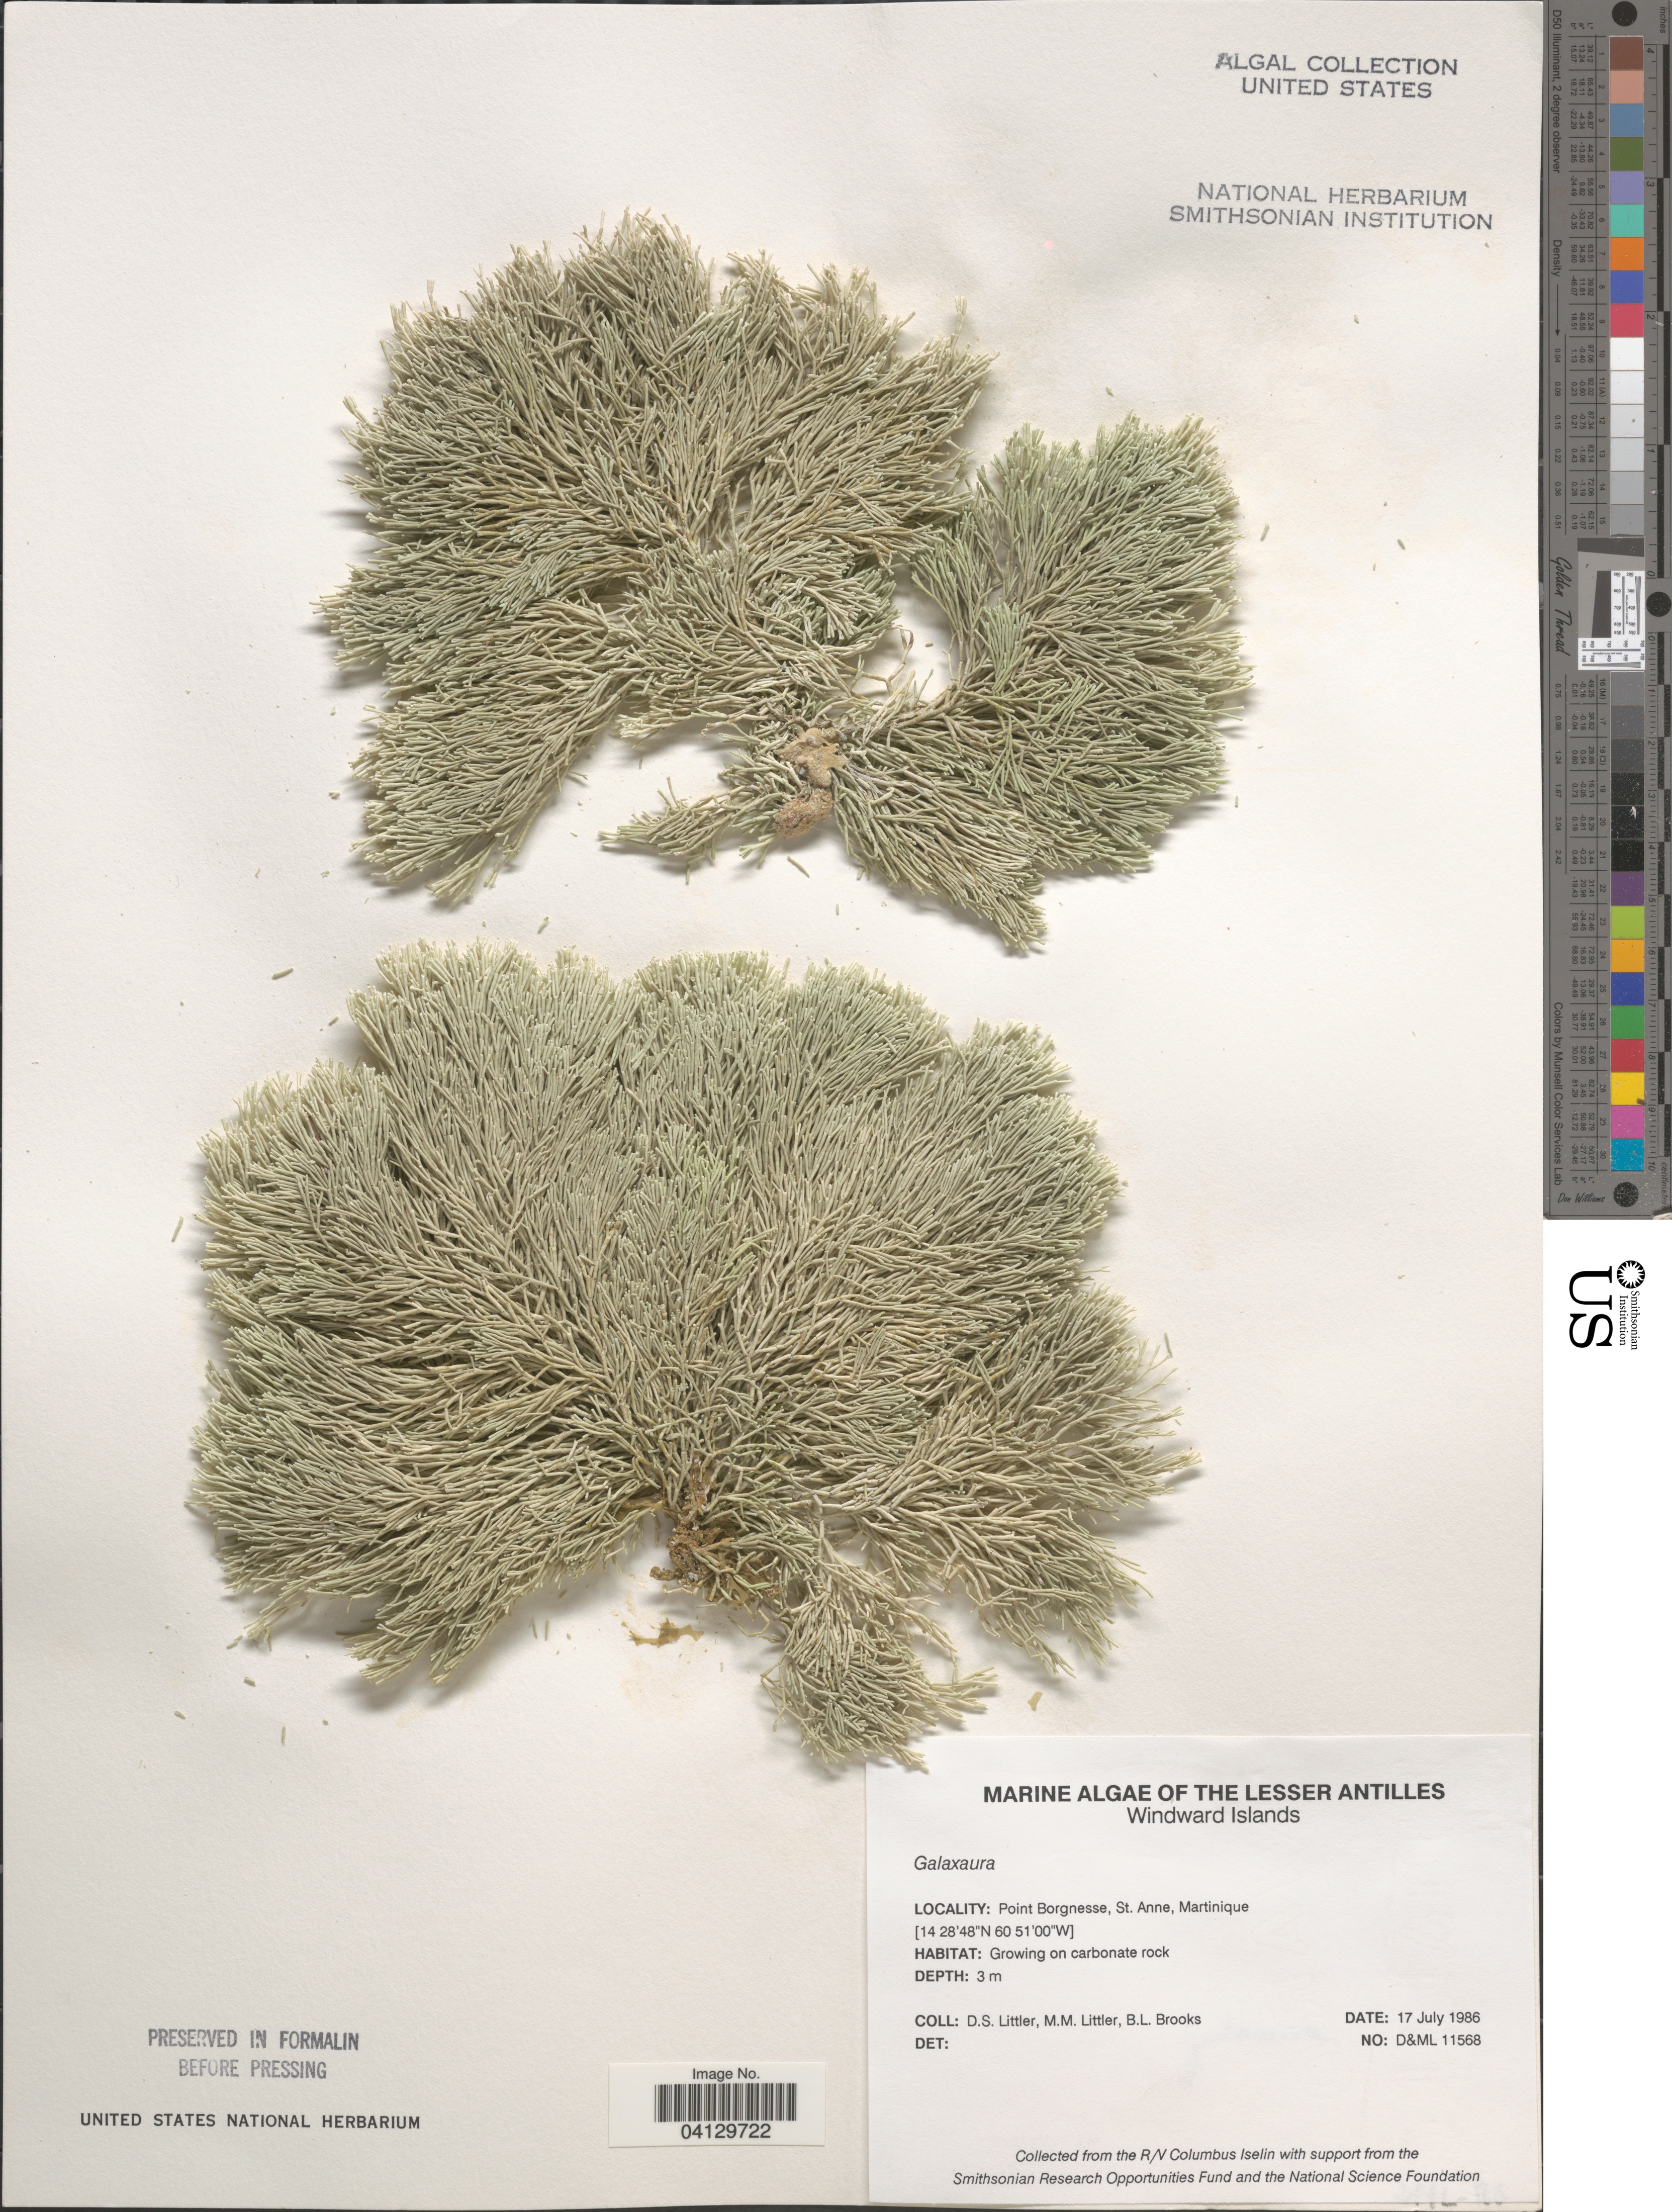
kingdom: Plantae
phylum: Rhodophyta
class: Florideophyceae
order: Nemaliales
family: Galaxauraceae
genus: Galaxaura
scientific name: Galaxaura sp.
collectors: D. S. Littler & B. Brooks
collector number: D&ML11568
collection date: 1986-07-17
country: Martinique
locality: The Lesser Antilles. Windward Islands. Point Borgnesse, St. Anne.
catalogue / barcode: US 328763